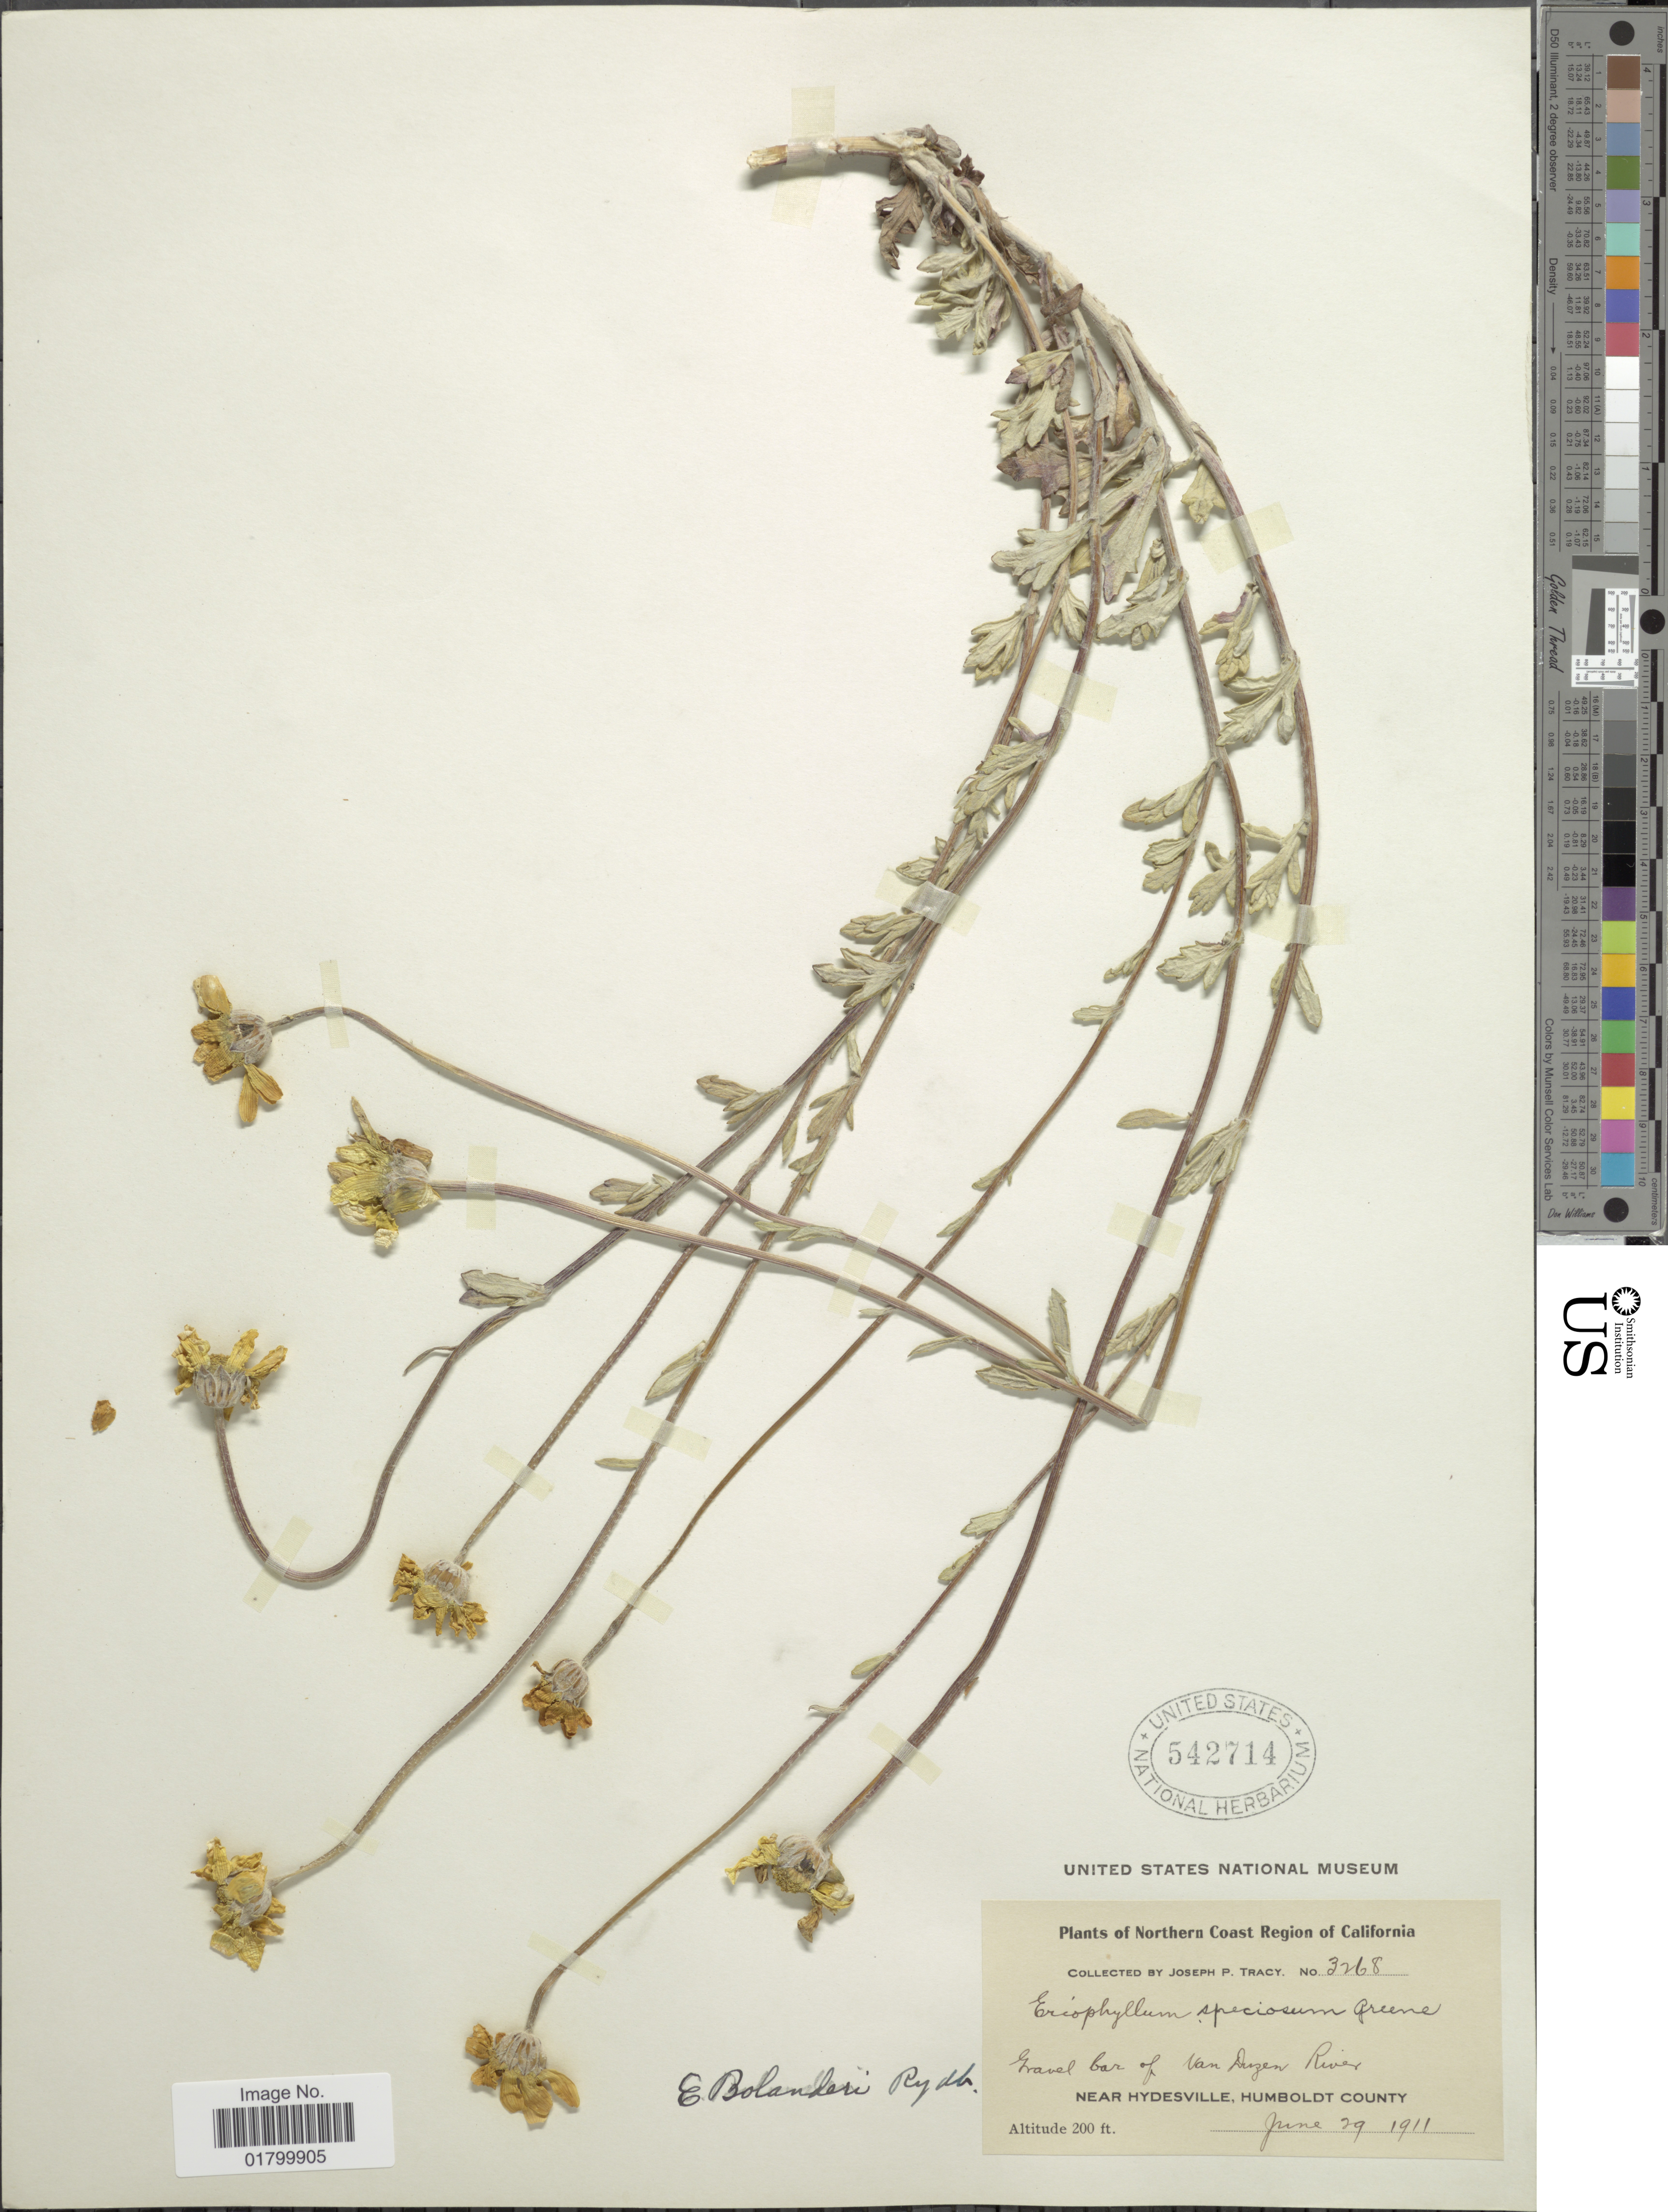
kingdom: Plantae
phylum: Tracheophyta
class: Magnoliopsida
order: Asterales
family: Asteraceae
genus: Eriophyllum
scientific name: Eriophyllum bolanderi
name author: Rydb.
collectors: J. Tracy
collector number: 3268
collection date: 1911-06-29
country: United States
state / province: California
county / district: Humboldt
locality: Northern Coast Region of California, Gravel bar of Van Duzen River, Near Hydesville, Humboldt County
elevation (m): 61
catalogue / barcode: US 542714